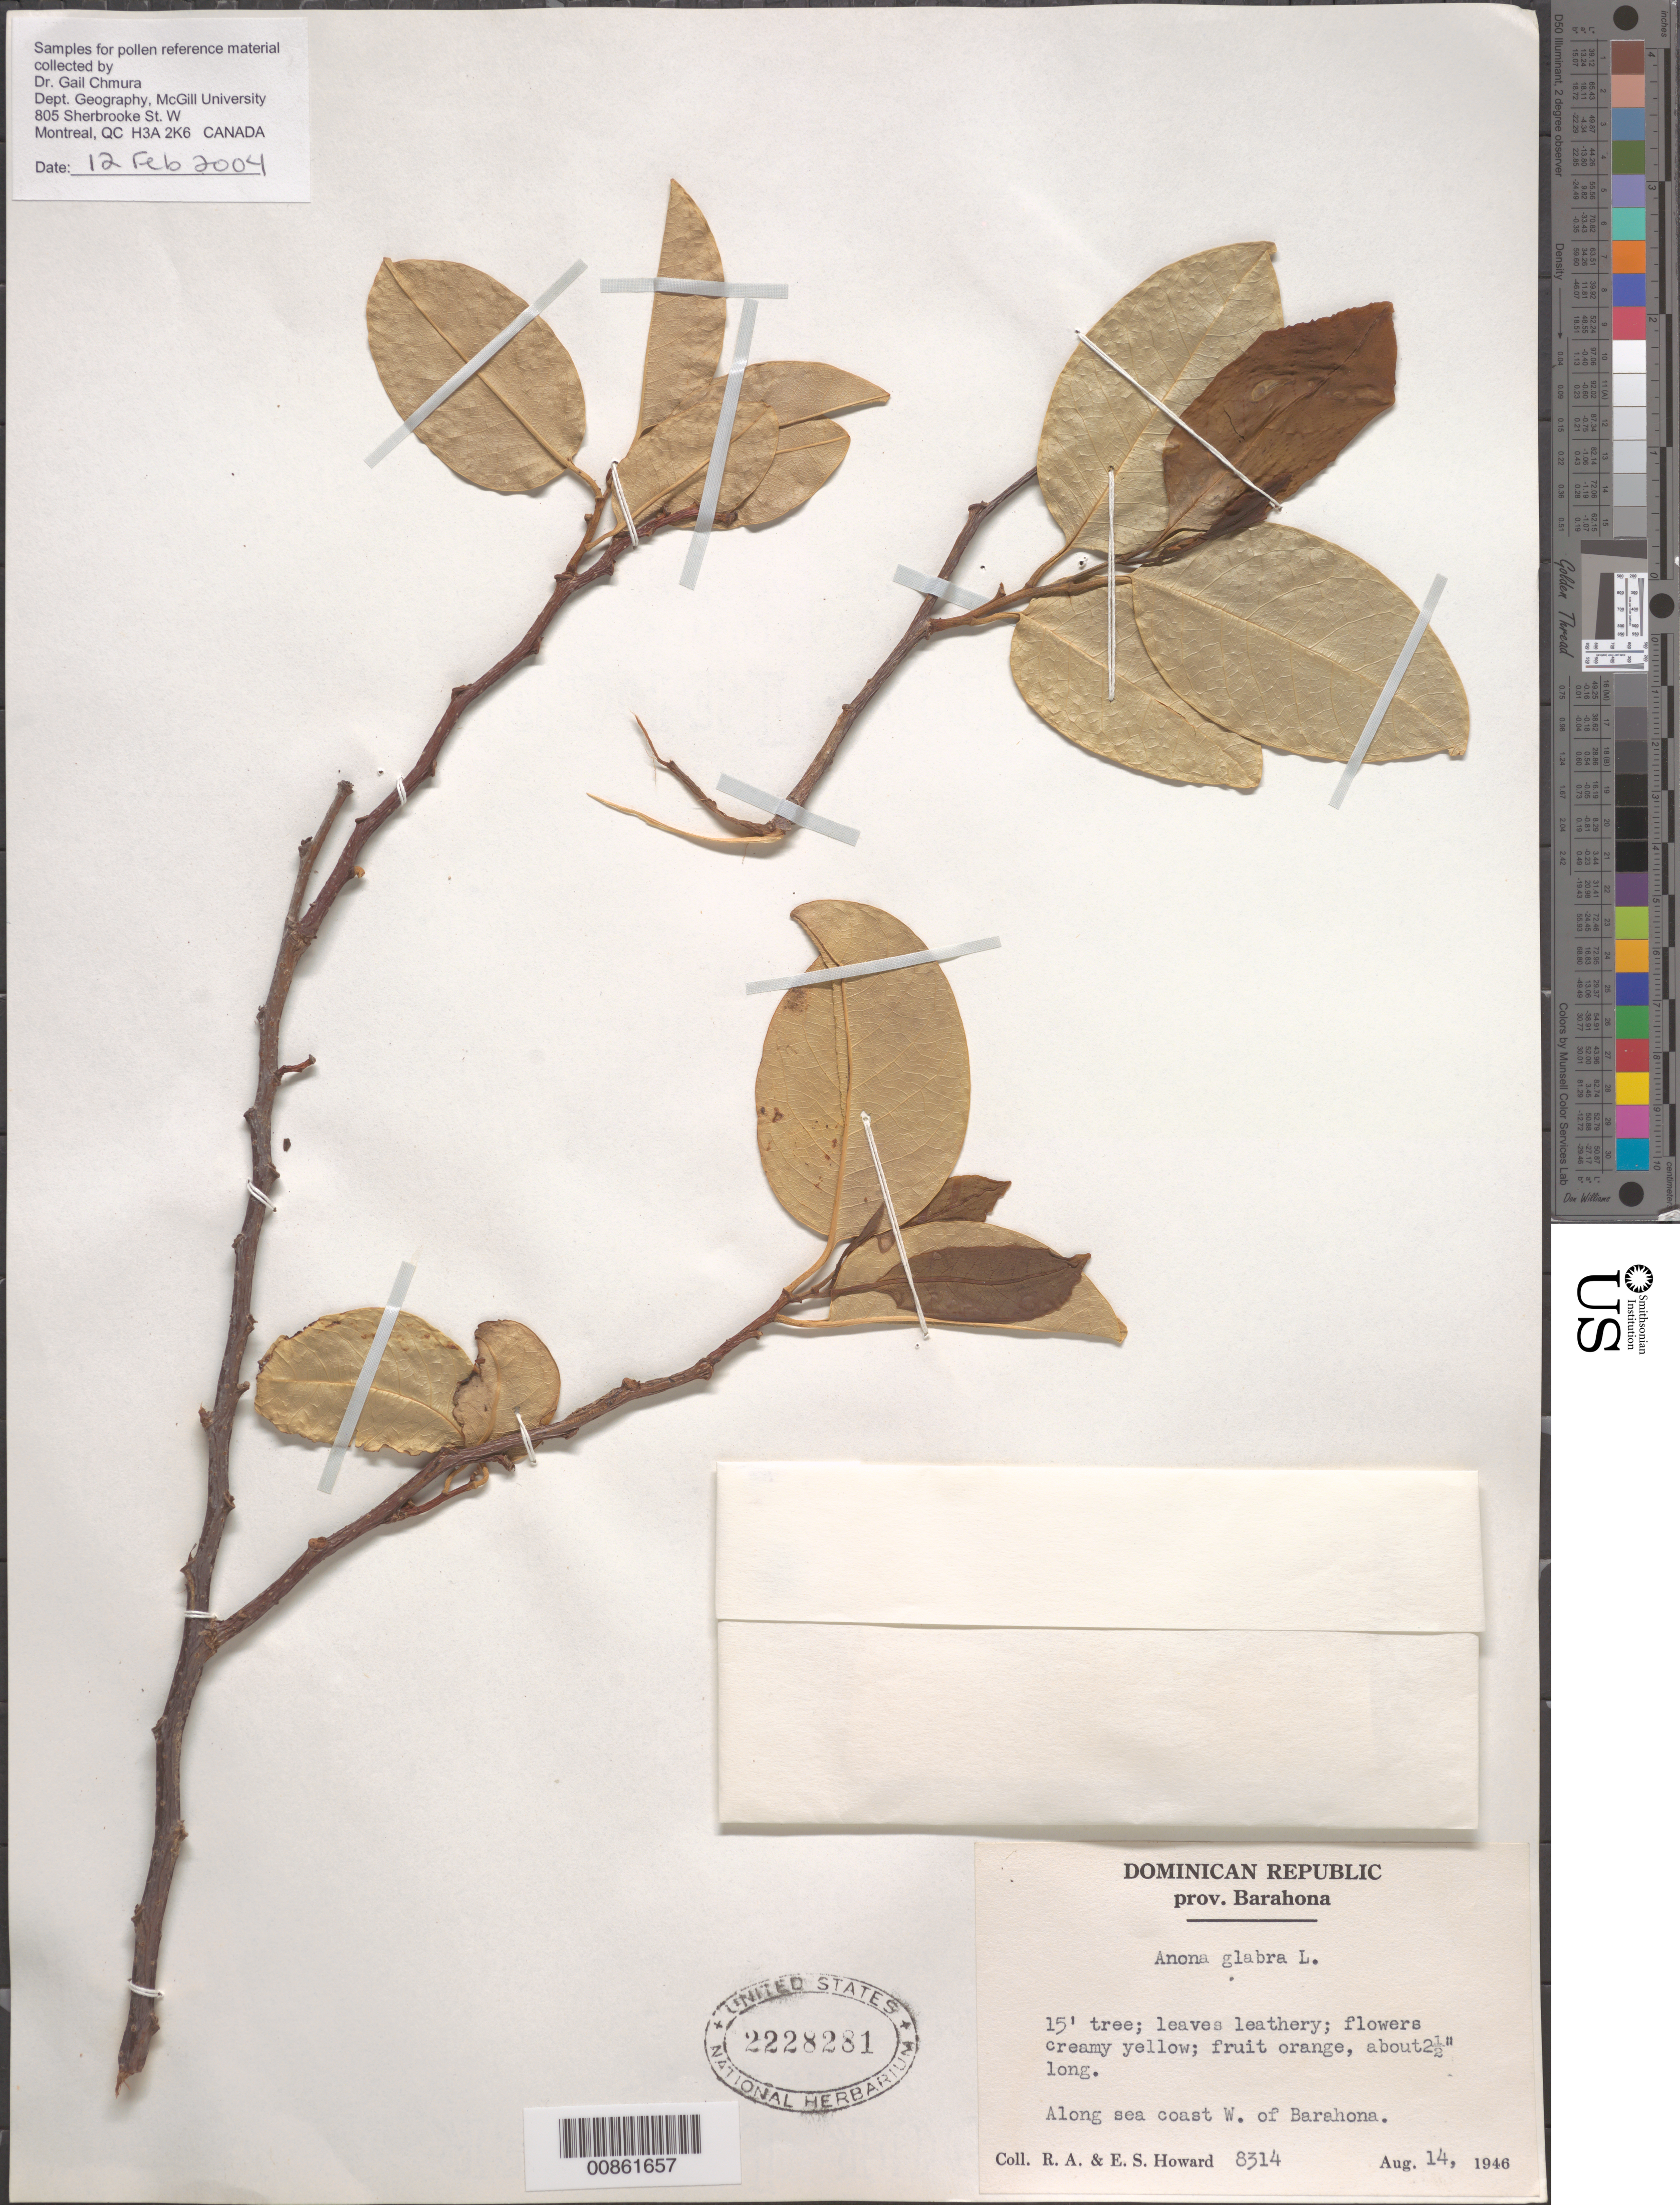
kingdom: Plantae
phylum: Tracheophyta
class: Magnoliopsida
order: Magnoliales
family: Annonaceae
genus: Annona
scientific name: Annona glabra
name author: L.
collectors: R. A. Howard & E. S. Howard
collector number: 8314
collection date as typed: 14 Aug 1946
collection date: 1946-08-14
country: Dominican Republic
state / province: Barahona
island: Hispaniola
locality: Along sea coast W. of Barahona.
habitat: Along sea coast.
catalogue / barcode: US 2228281